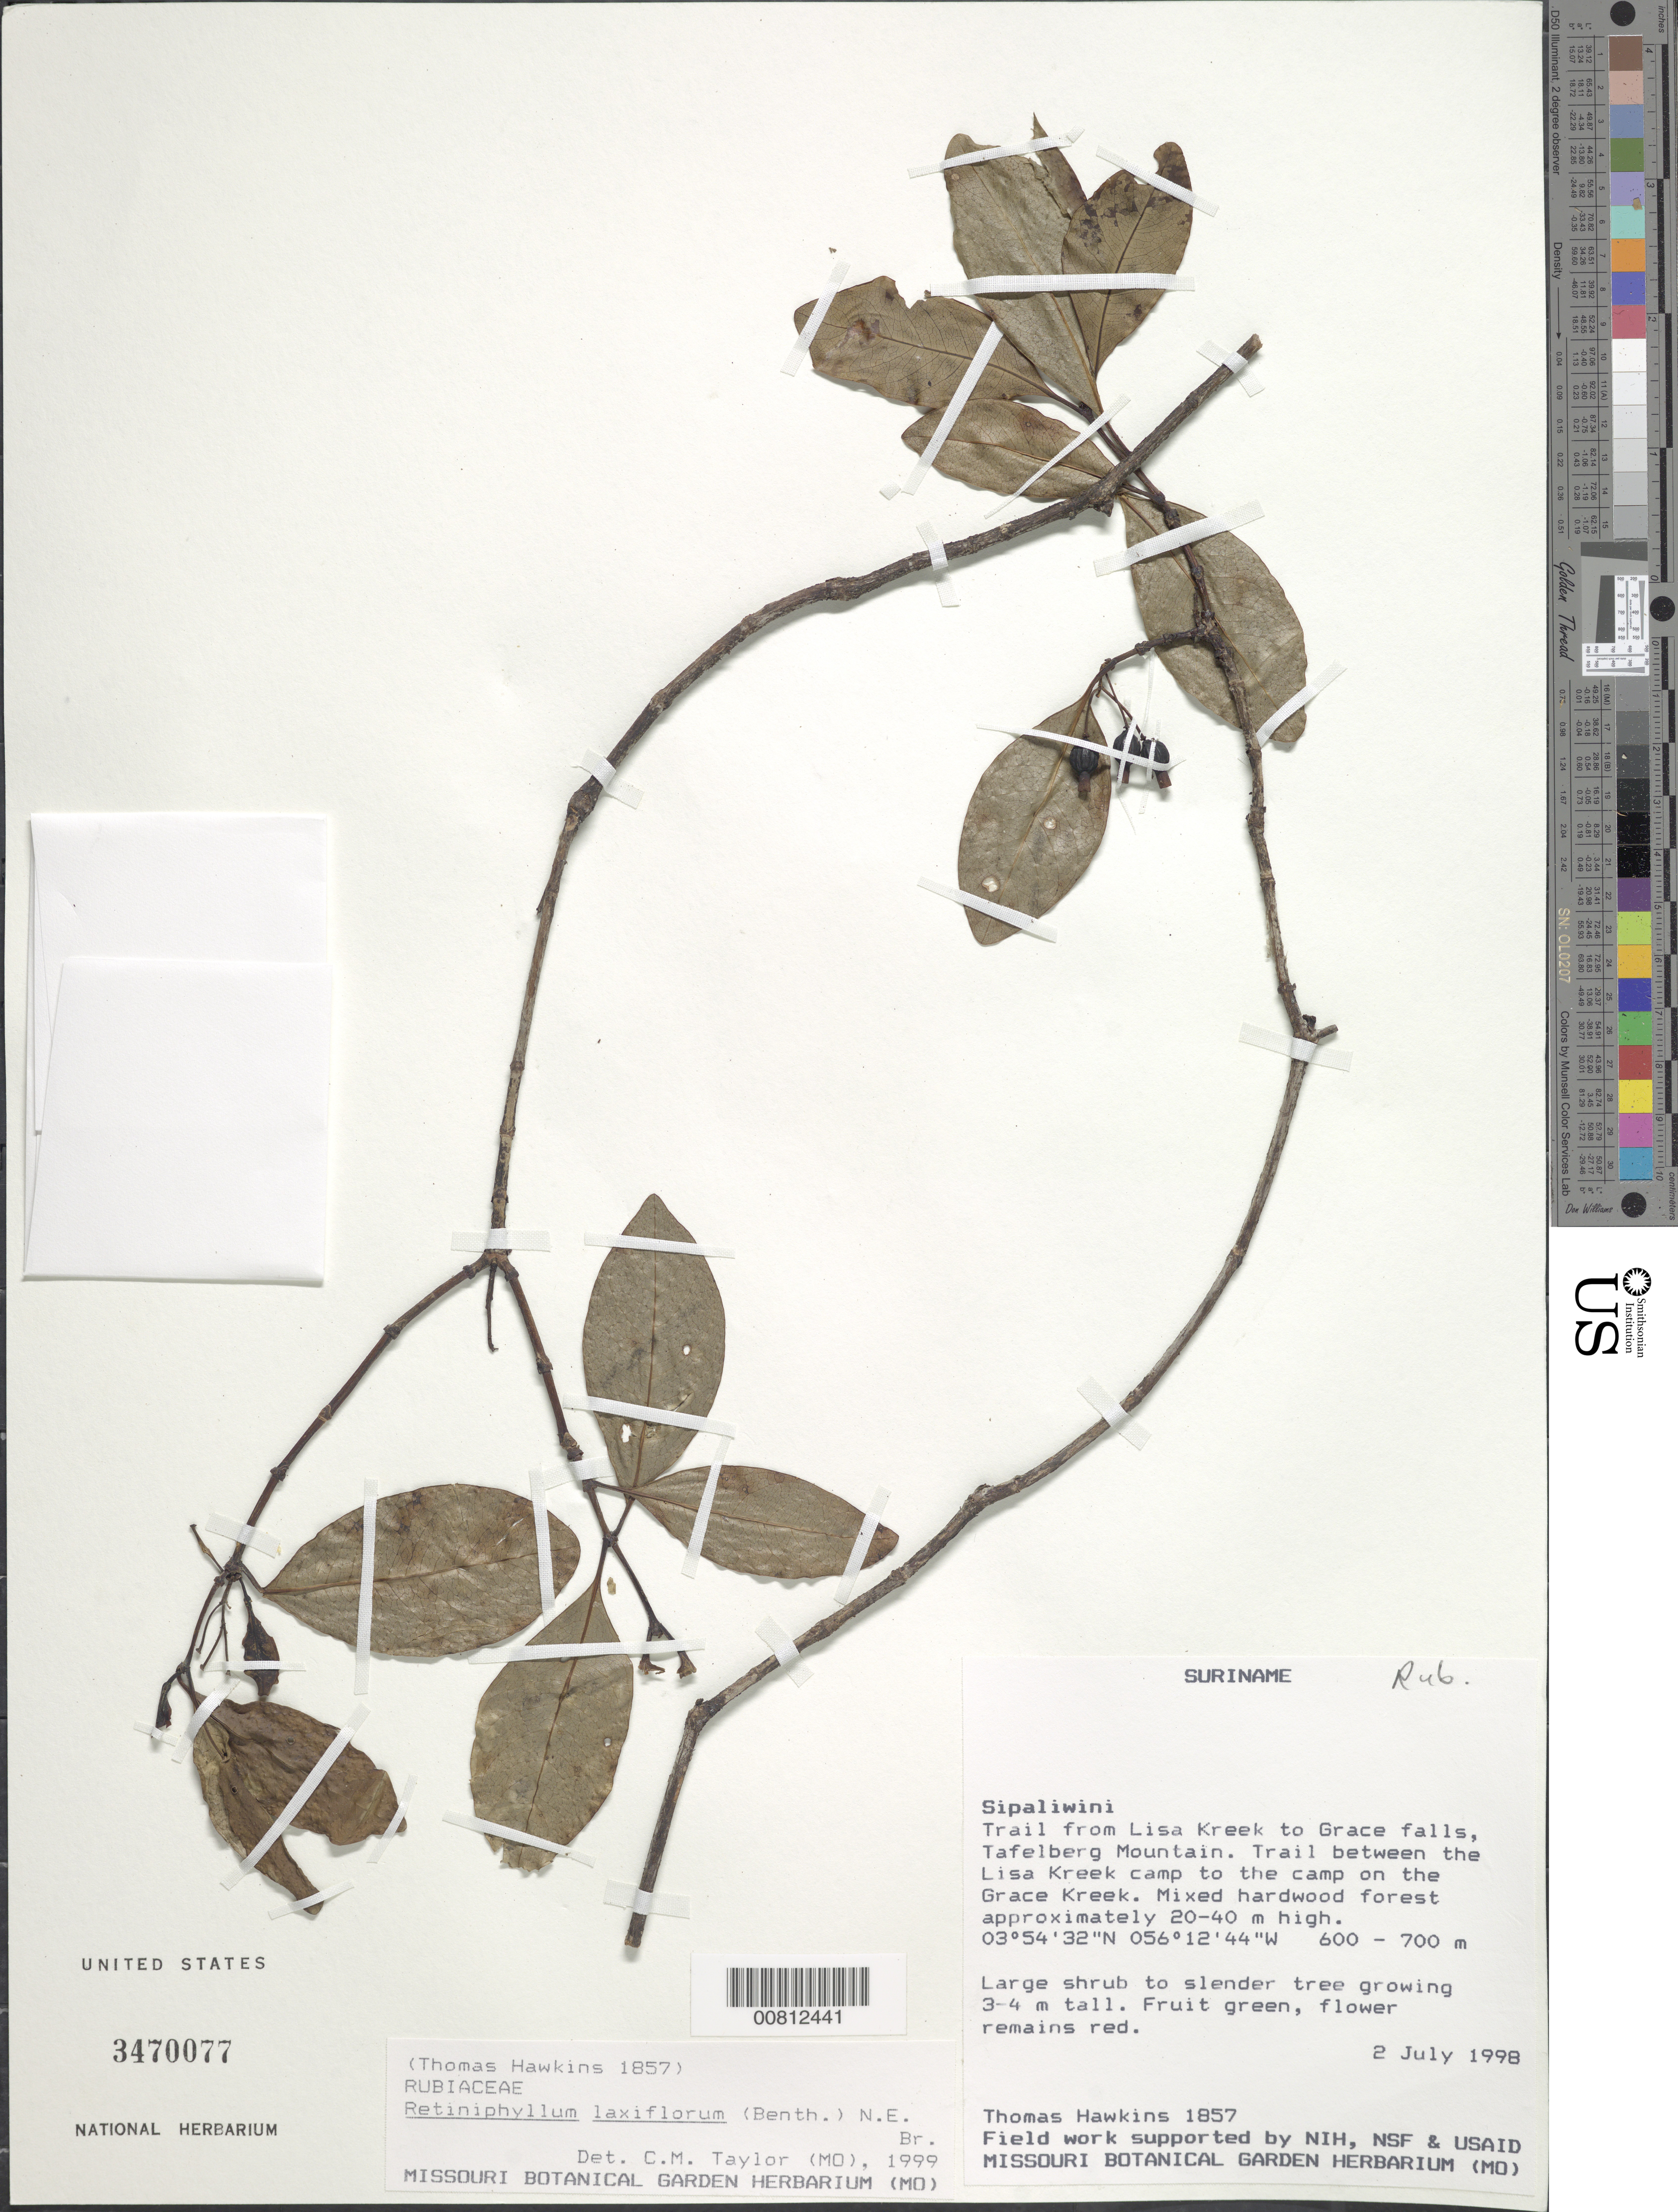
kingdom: Plantae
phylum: Tracheophyta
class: Magnoliopsida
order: Gentianales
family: Rubiaceae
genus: Retiniphyllum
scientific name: Retiniphyllum laxiflorum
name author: (Benth.) N.E. Br.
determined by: Taylor, Charlotte M.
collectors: T. Hawkins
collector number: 1857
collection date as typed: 2-Jul-98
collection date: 1998-07-02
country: Suriname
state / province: Sipaliwini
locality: Tafelberg (Table Mountain), Lisa Kreek to Grace Falls; trail between the Lisa Creek camp to the camp on the Grace Kreek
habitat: Mixed hardwood forest, 20-40 m high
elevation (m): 600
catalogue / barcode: US 3470077